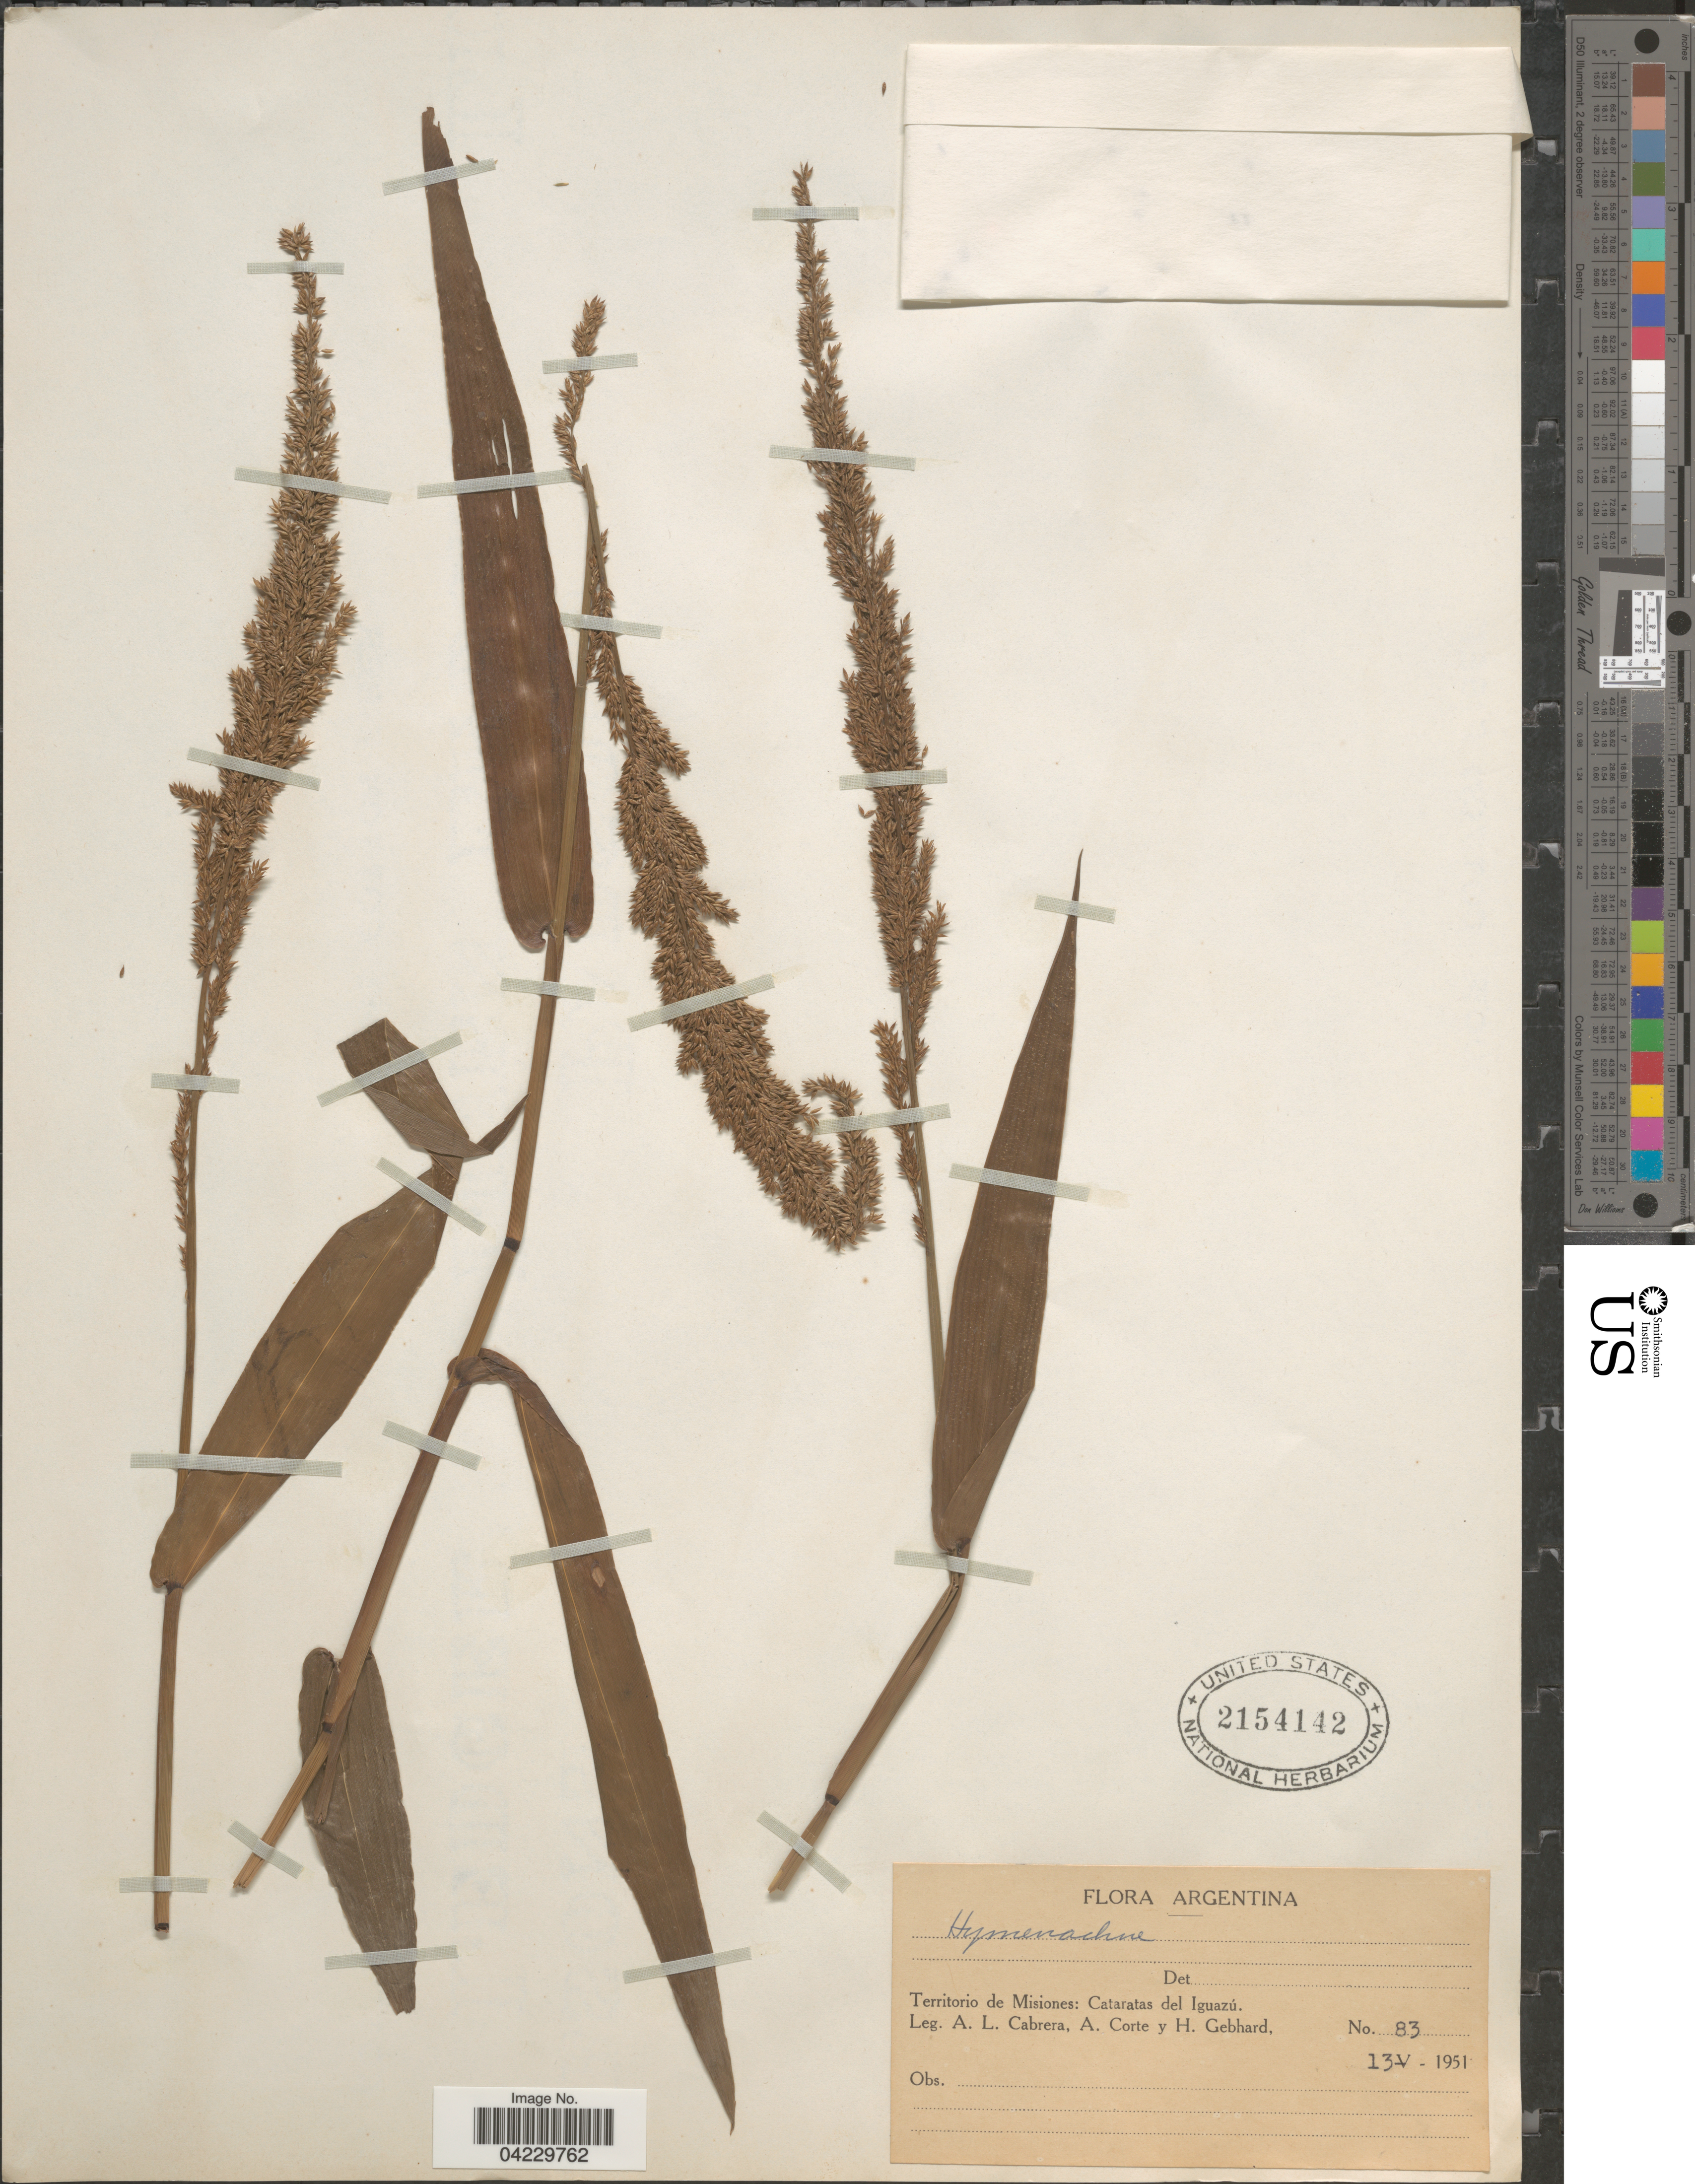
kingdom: Plantae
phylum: Tracheophyta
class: Liliopsida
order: Poales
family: Poaceae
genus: Hymenachne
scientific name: Hymenachne sp.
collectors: A. L. Cabrera, A. Corte & H. Gebhard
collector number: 83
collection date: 1951-05-13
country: Argentina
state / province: Misiones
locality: Territorio de Misiones: Cataratas del Iguazú.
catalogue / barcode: US 2154142